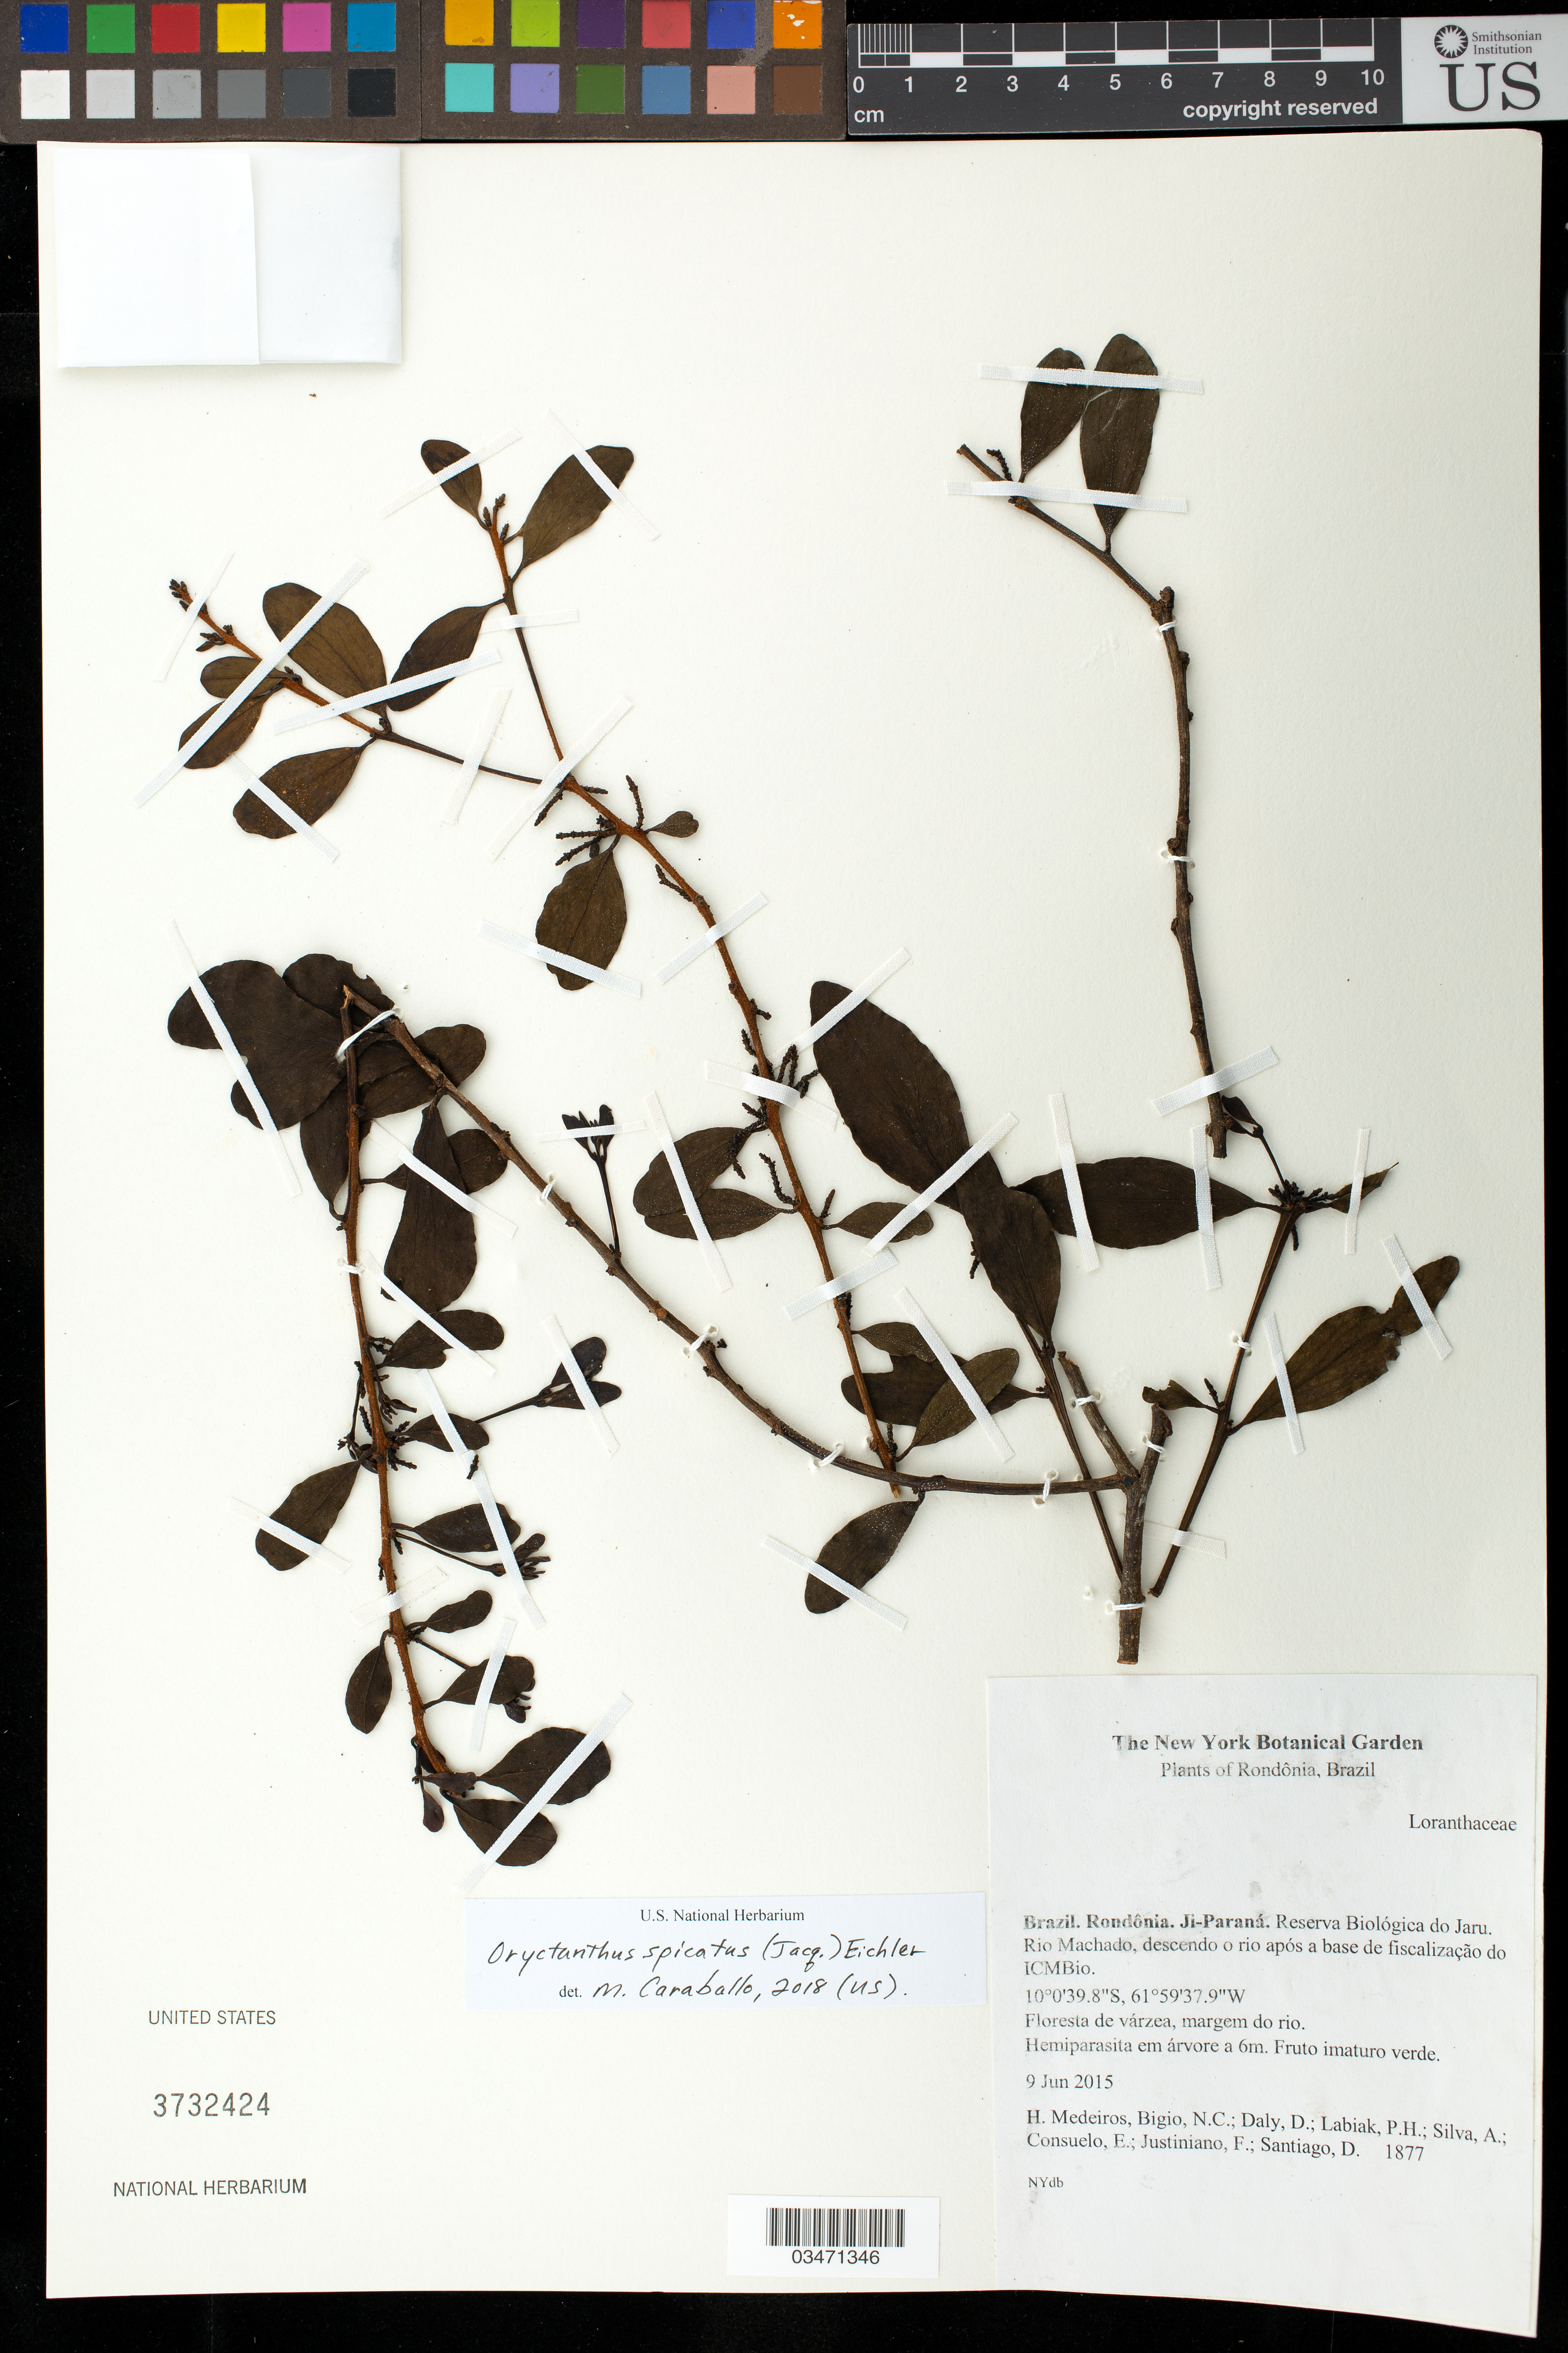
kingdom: Plantae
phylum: Tracheophyta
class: Magnoliopsida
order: Santalales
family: Loranthaceae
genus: Oryctanthus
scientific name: Oryctanthus spicatus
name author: (Jacq.) Eichler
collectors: H. Medeiros, N. C. Bigio, D. Daly, P. H. Labiak, A. Silva, E. Consuelo, F. Justiniano & D. Santiago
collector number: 1877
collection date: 2015-06-09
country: Brazil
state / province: Rondônia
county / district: Ji-Paraná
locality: Reserva Biologica do Jaru. Rio Machado descendo o rio apos a base de fiscalizacao do ICMBio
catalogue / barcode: US 3732424